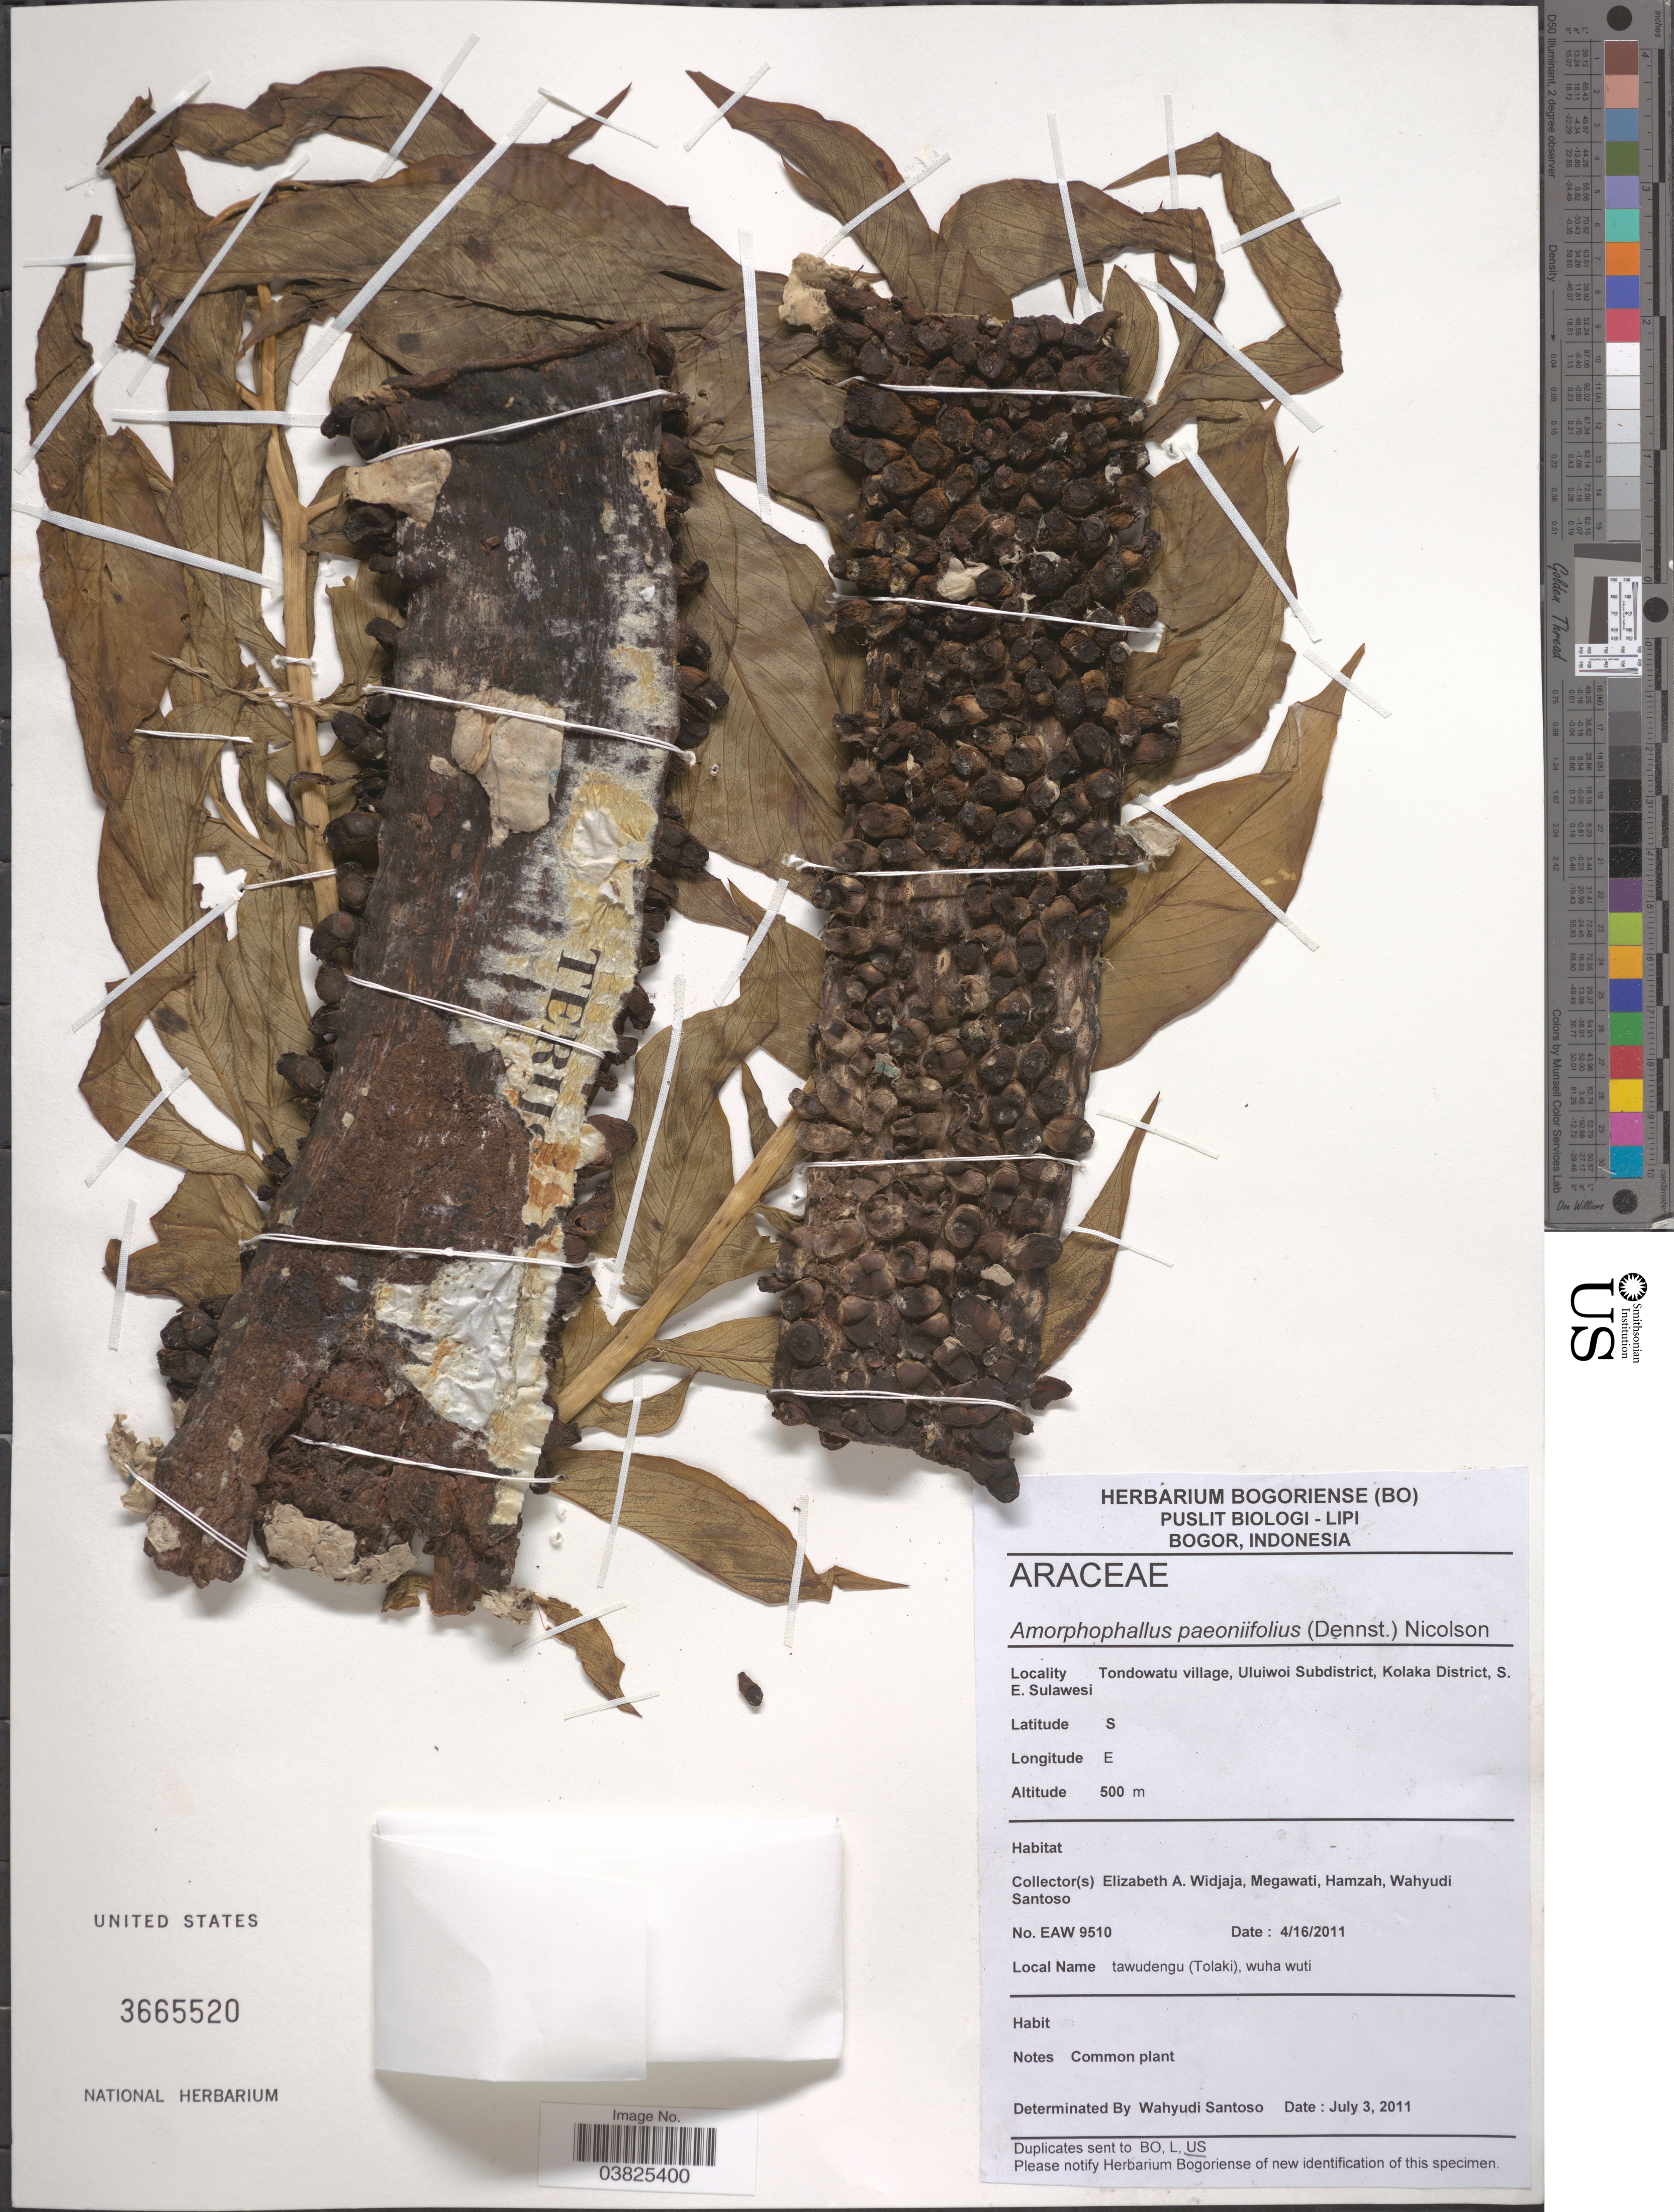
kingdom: Plantae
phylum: Tracheophyta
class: Liliopsida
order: Alismatales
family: Araceae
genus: Amorphophallus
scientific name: Amorphophallus paeoniifolius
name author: (Dennst.) Nicolson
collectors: E. A. Widjaja, -. Megawati, -. Hamzah & W. Santoso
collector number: EAW 9510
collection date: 2011-04-16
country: Indonesia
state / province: Sulawesi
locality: Tondowatu village, Uluiwoi Subdistrict, Kolaka District, S. E. Sulawesi.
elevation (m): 500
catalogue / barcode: US 3665520